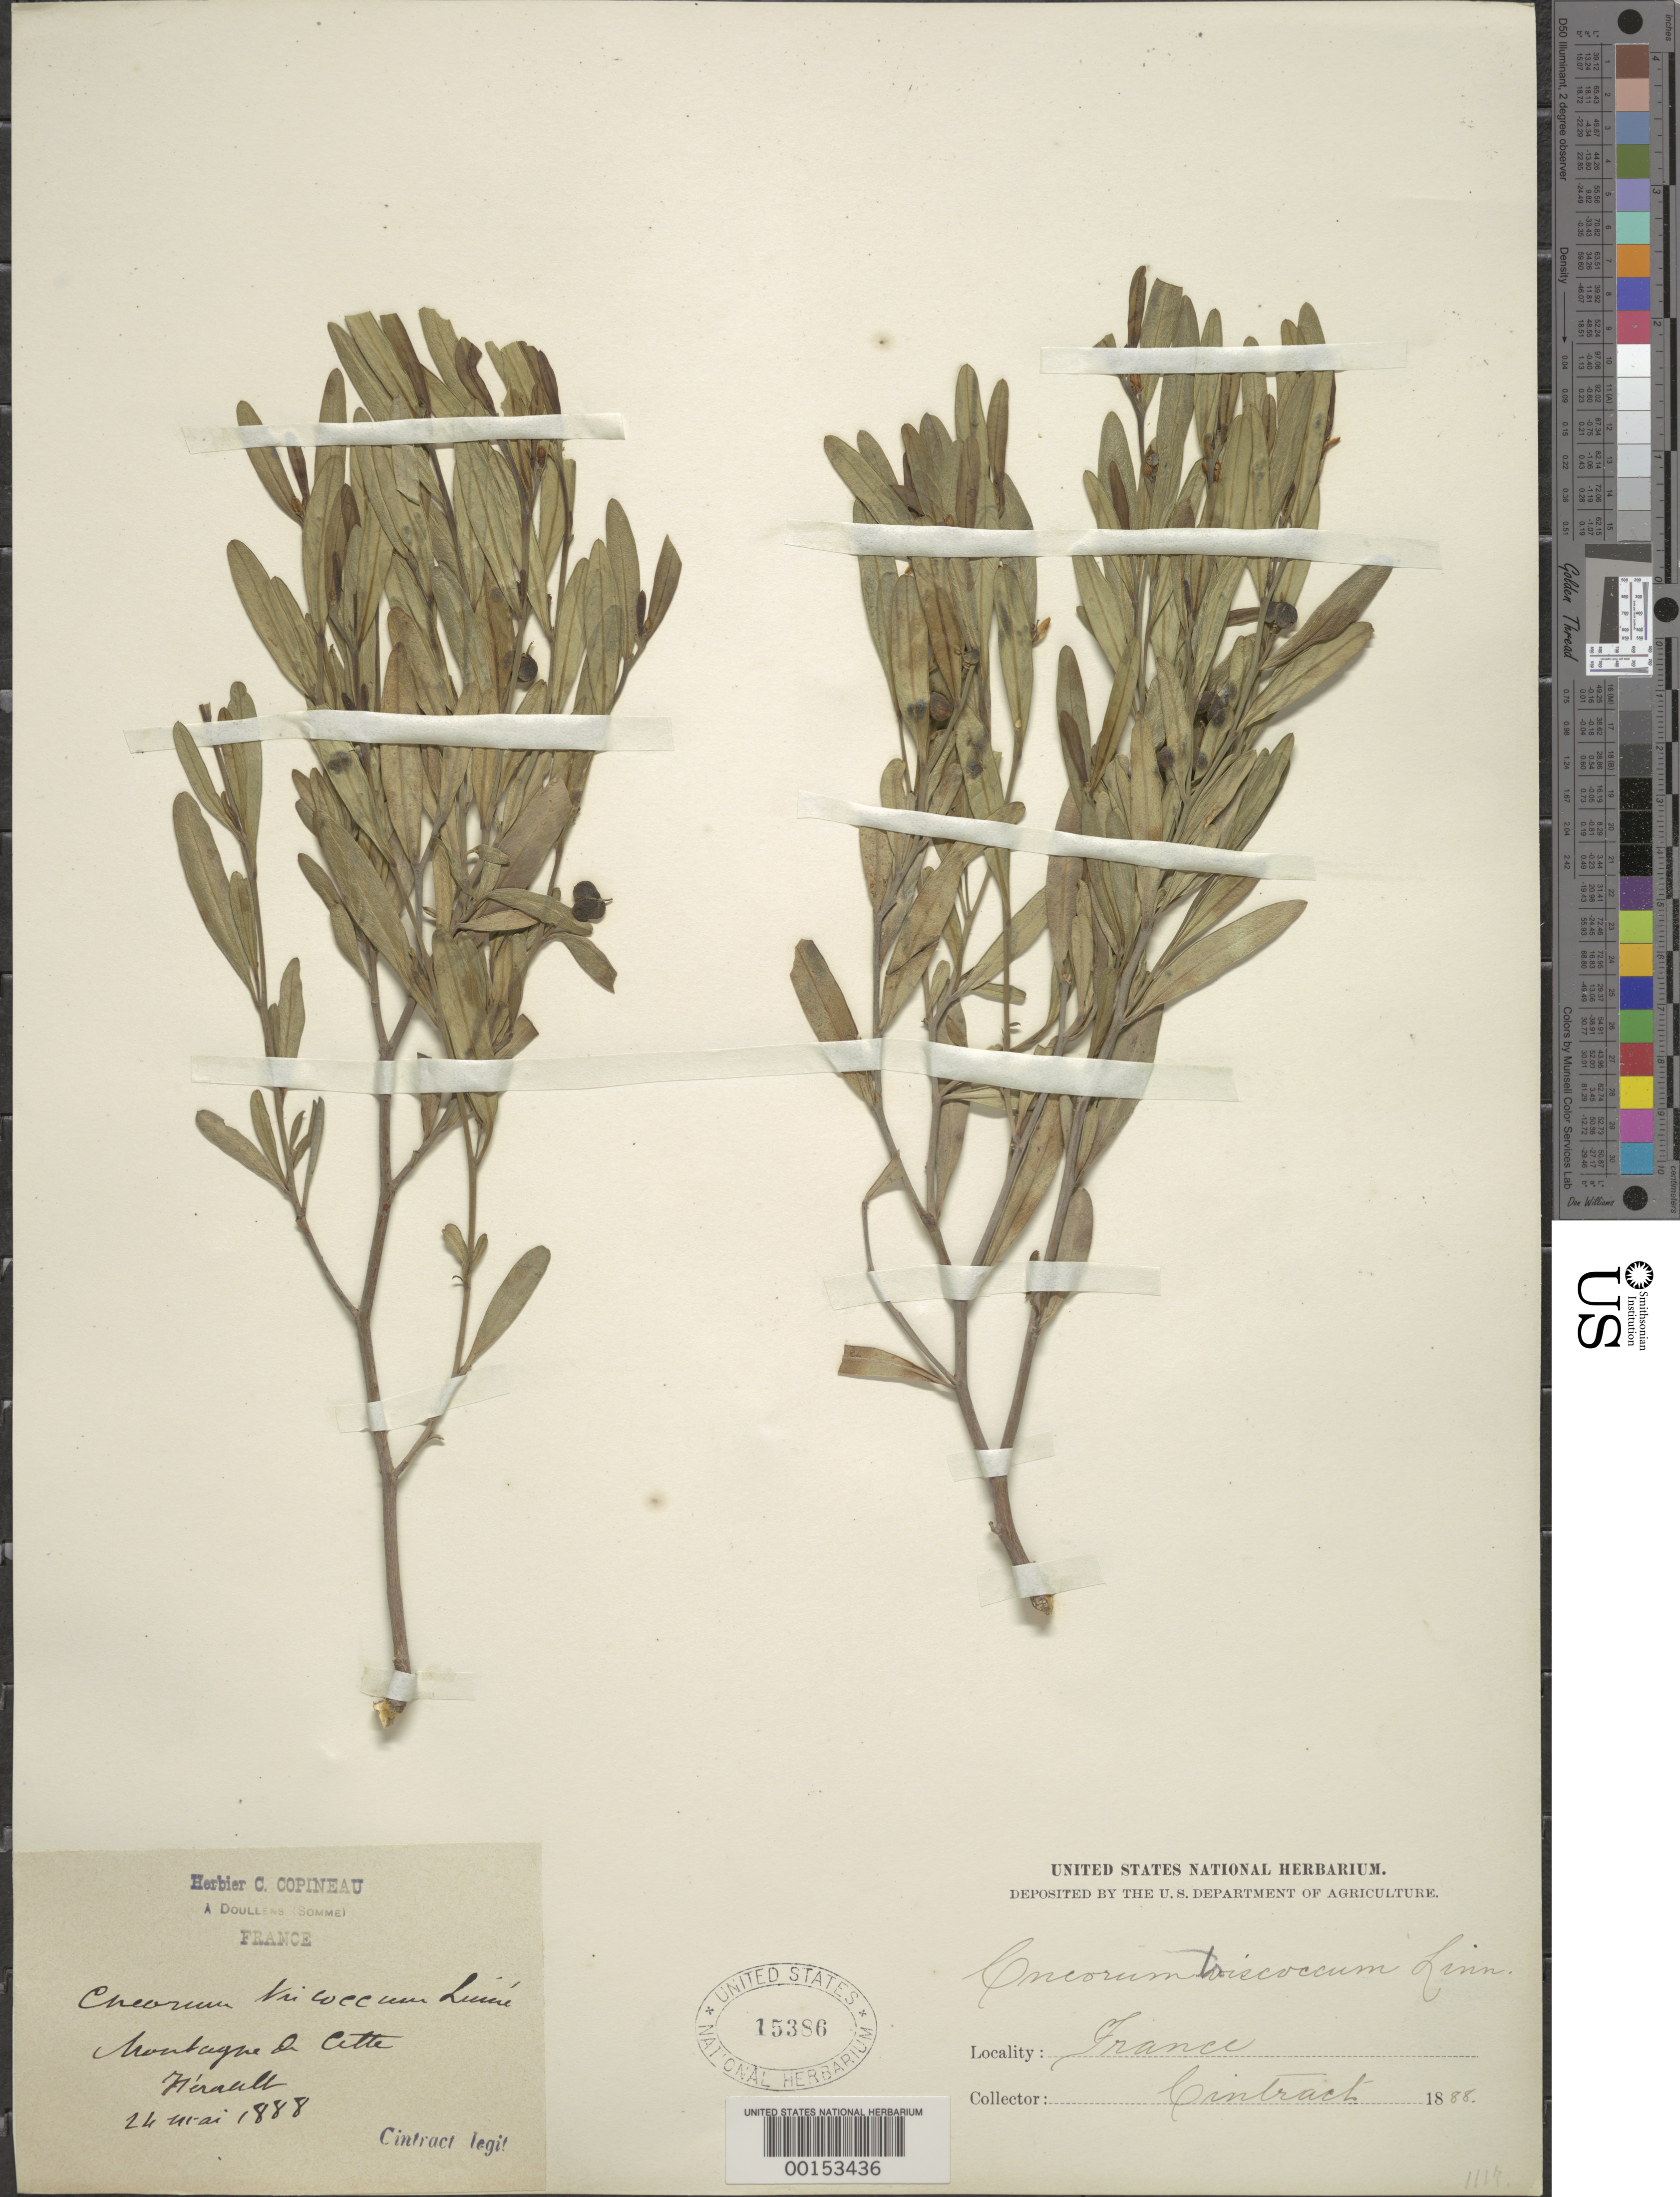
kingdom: Plantae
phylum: Tracheophyta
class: Magnoliopsida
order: Sapindales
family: Rutaceae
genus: Cneorum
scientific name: Cneorum tricoccon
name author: L.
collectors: Cintract, --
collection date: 1888-05-24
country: France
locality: Montagne de Cette, Hérault.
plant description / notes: Corrected "Montagne de Citte Hérault" to "Montagne de Cette, Hérault."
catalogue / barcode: US 15386